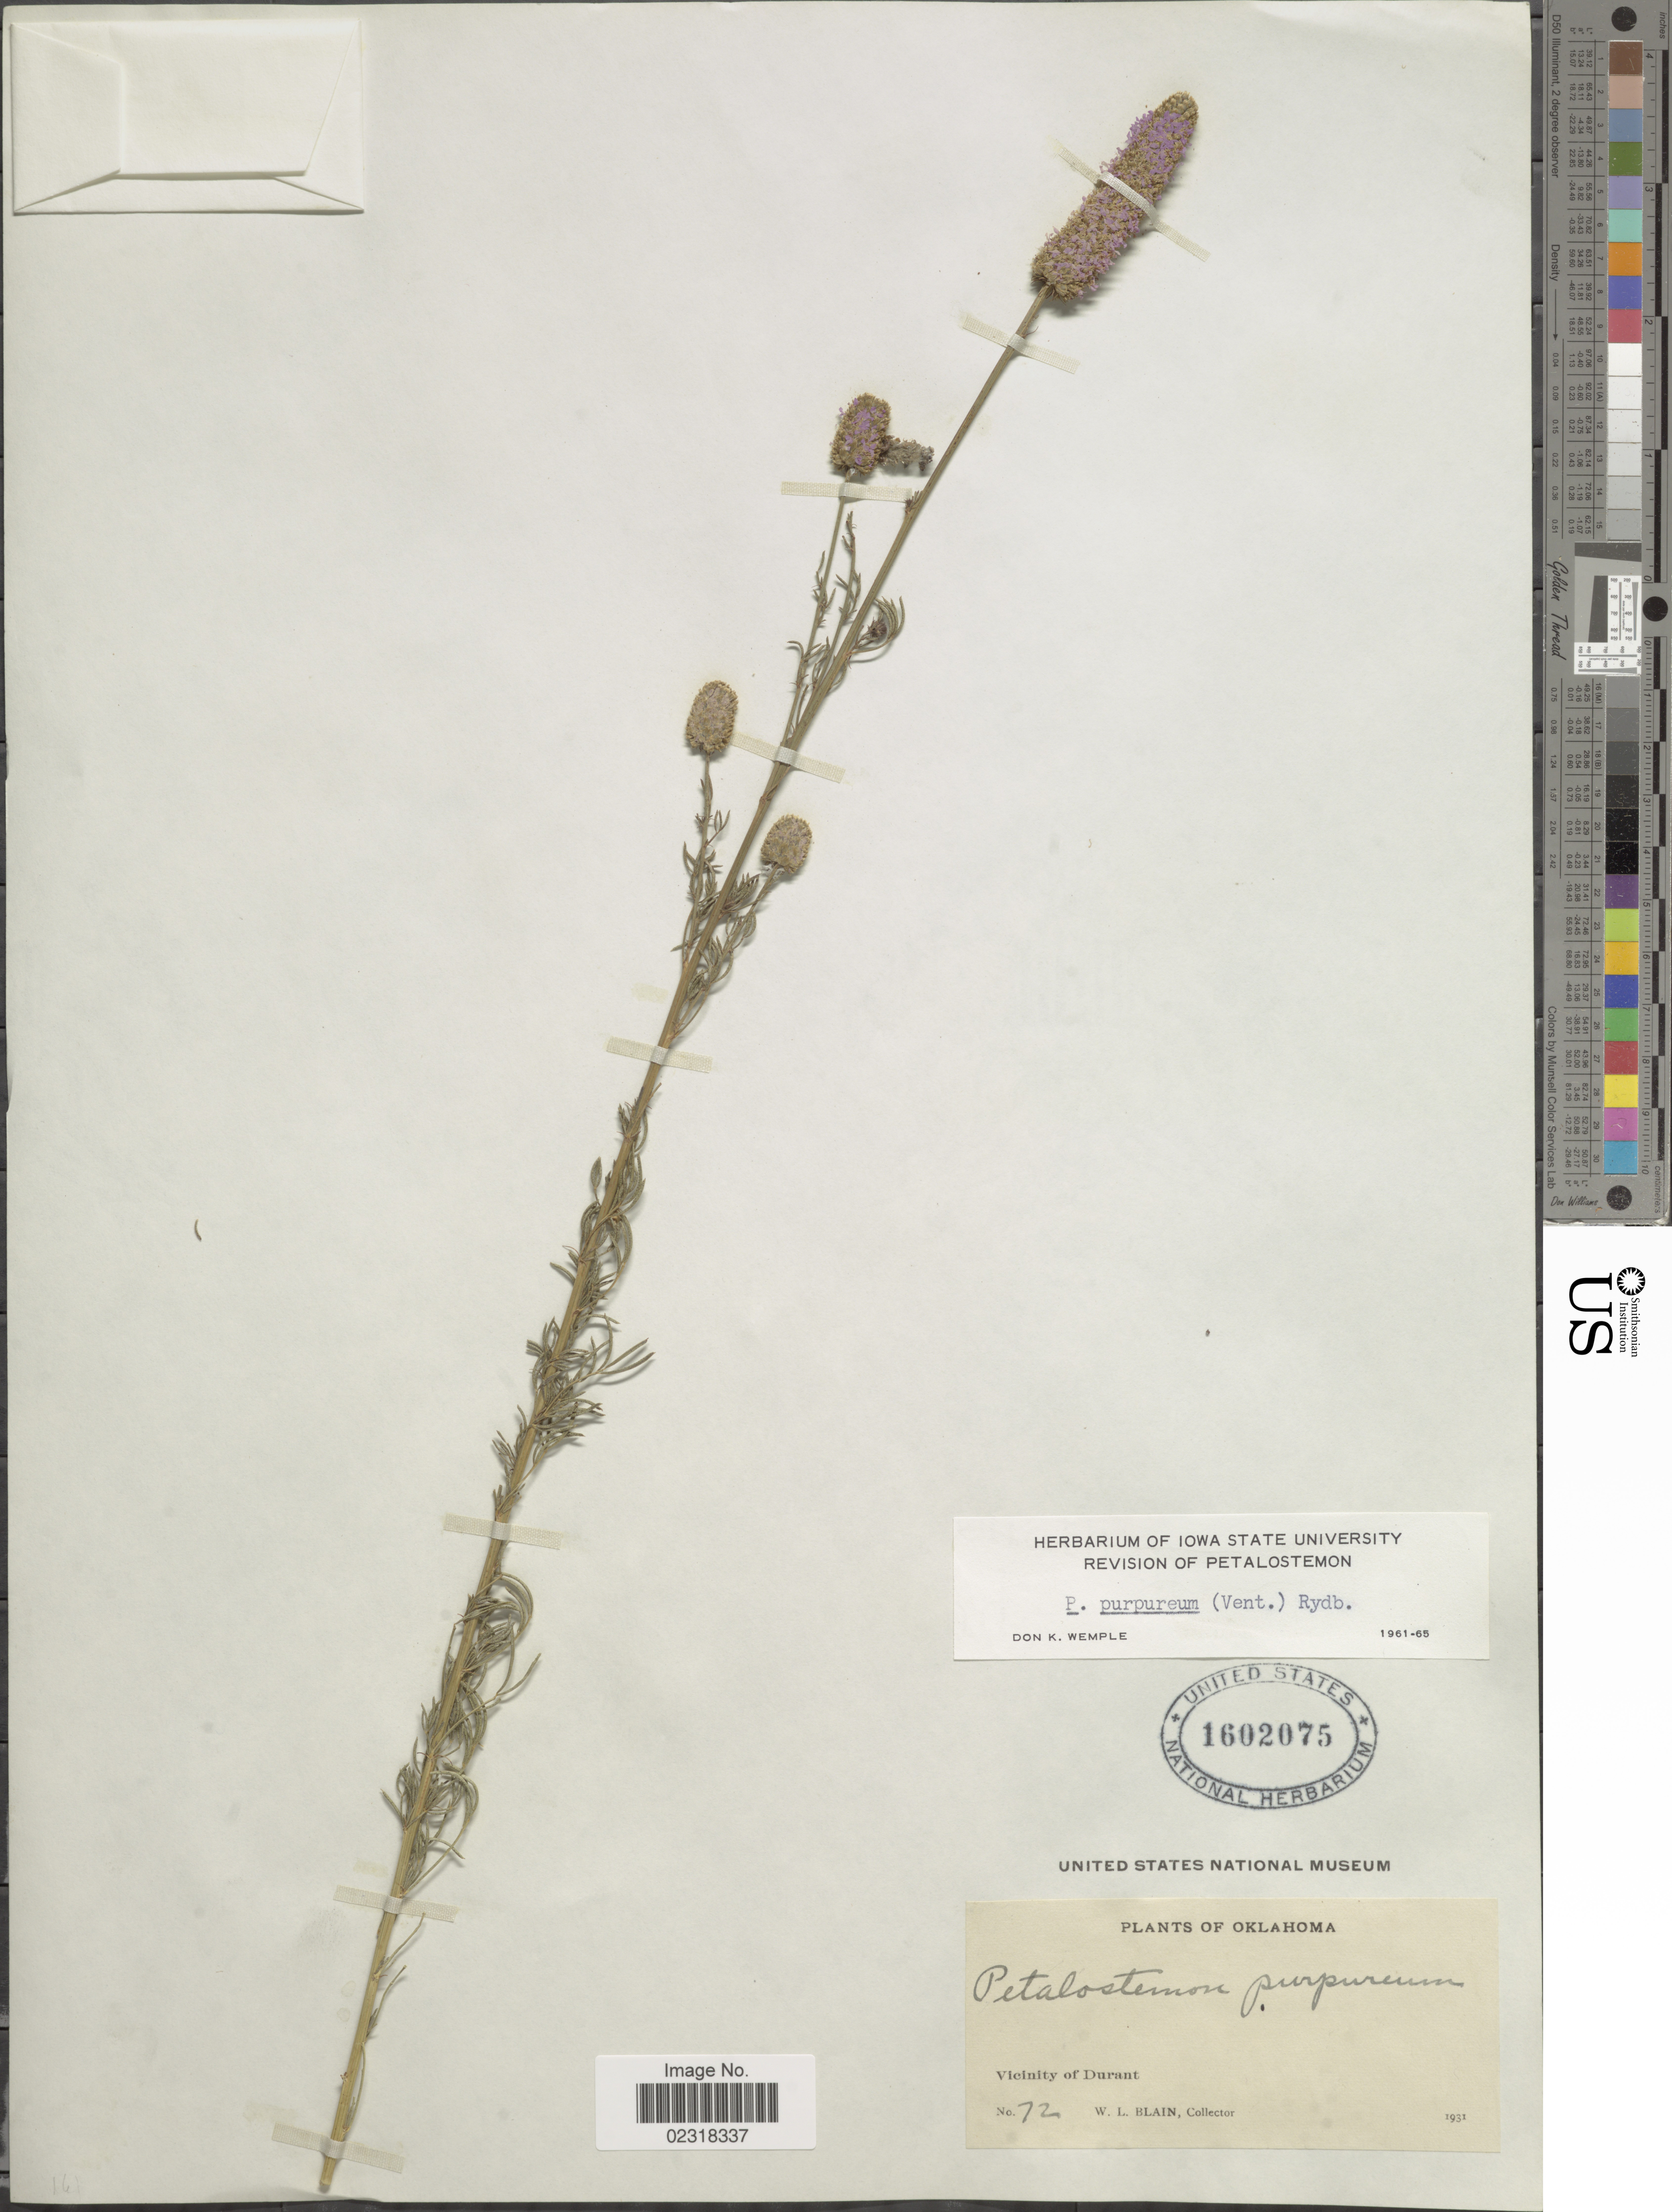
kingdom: Plantae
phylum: Tracheophyta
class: Magnoliopsida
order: Fabales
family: Fabaceae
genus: Dalea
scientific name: Dalea purpurea var. purpurea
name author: Vent.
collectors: W. Blain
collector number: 72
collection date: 1931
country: United States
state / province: Oklahoma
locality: Vicinity of Durant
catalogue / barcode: US 1602075